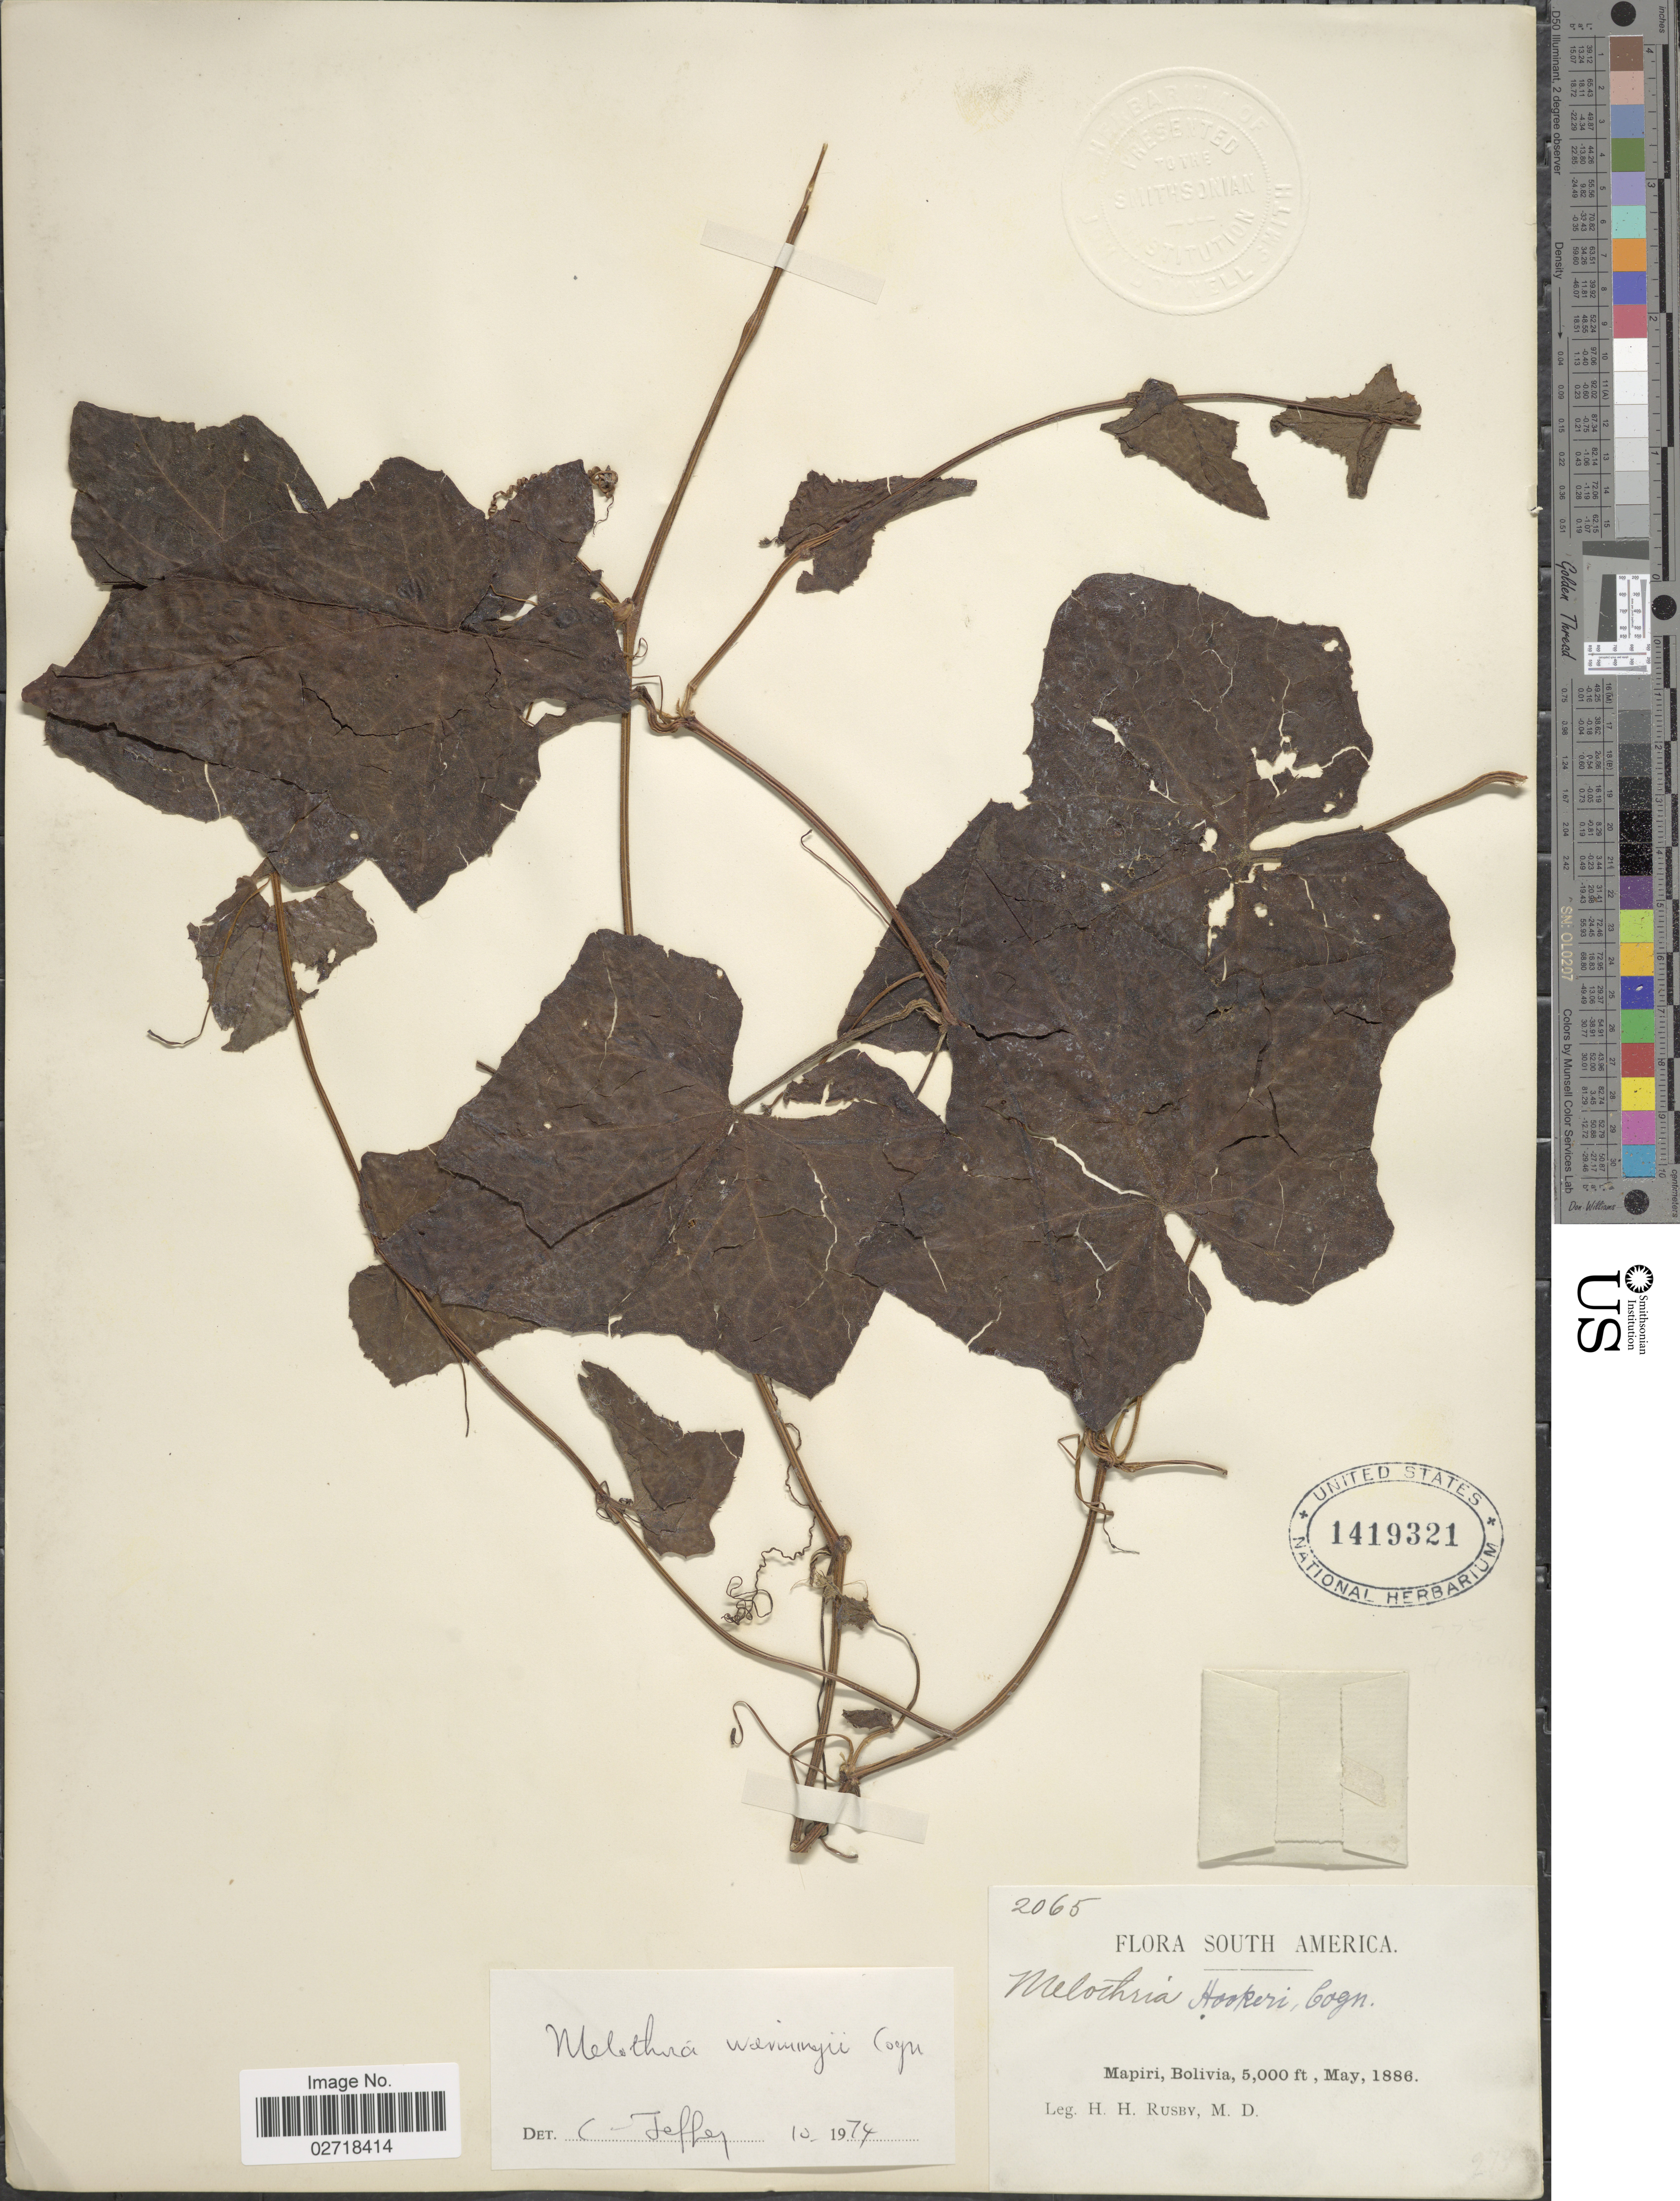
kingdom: Plantae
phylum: Tracheophyta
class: Magnoliopsida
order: Cucurbitales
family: Cucurbitaceae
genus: Melothria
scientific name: Melothria warmingii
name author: Cogn.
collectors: H. H. Rusby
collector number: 2065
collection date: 1886-05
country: Bolivia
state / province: La Páz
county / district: Larecaja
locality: Mapiri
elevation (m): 1524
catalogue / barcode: US 1419321